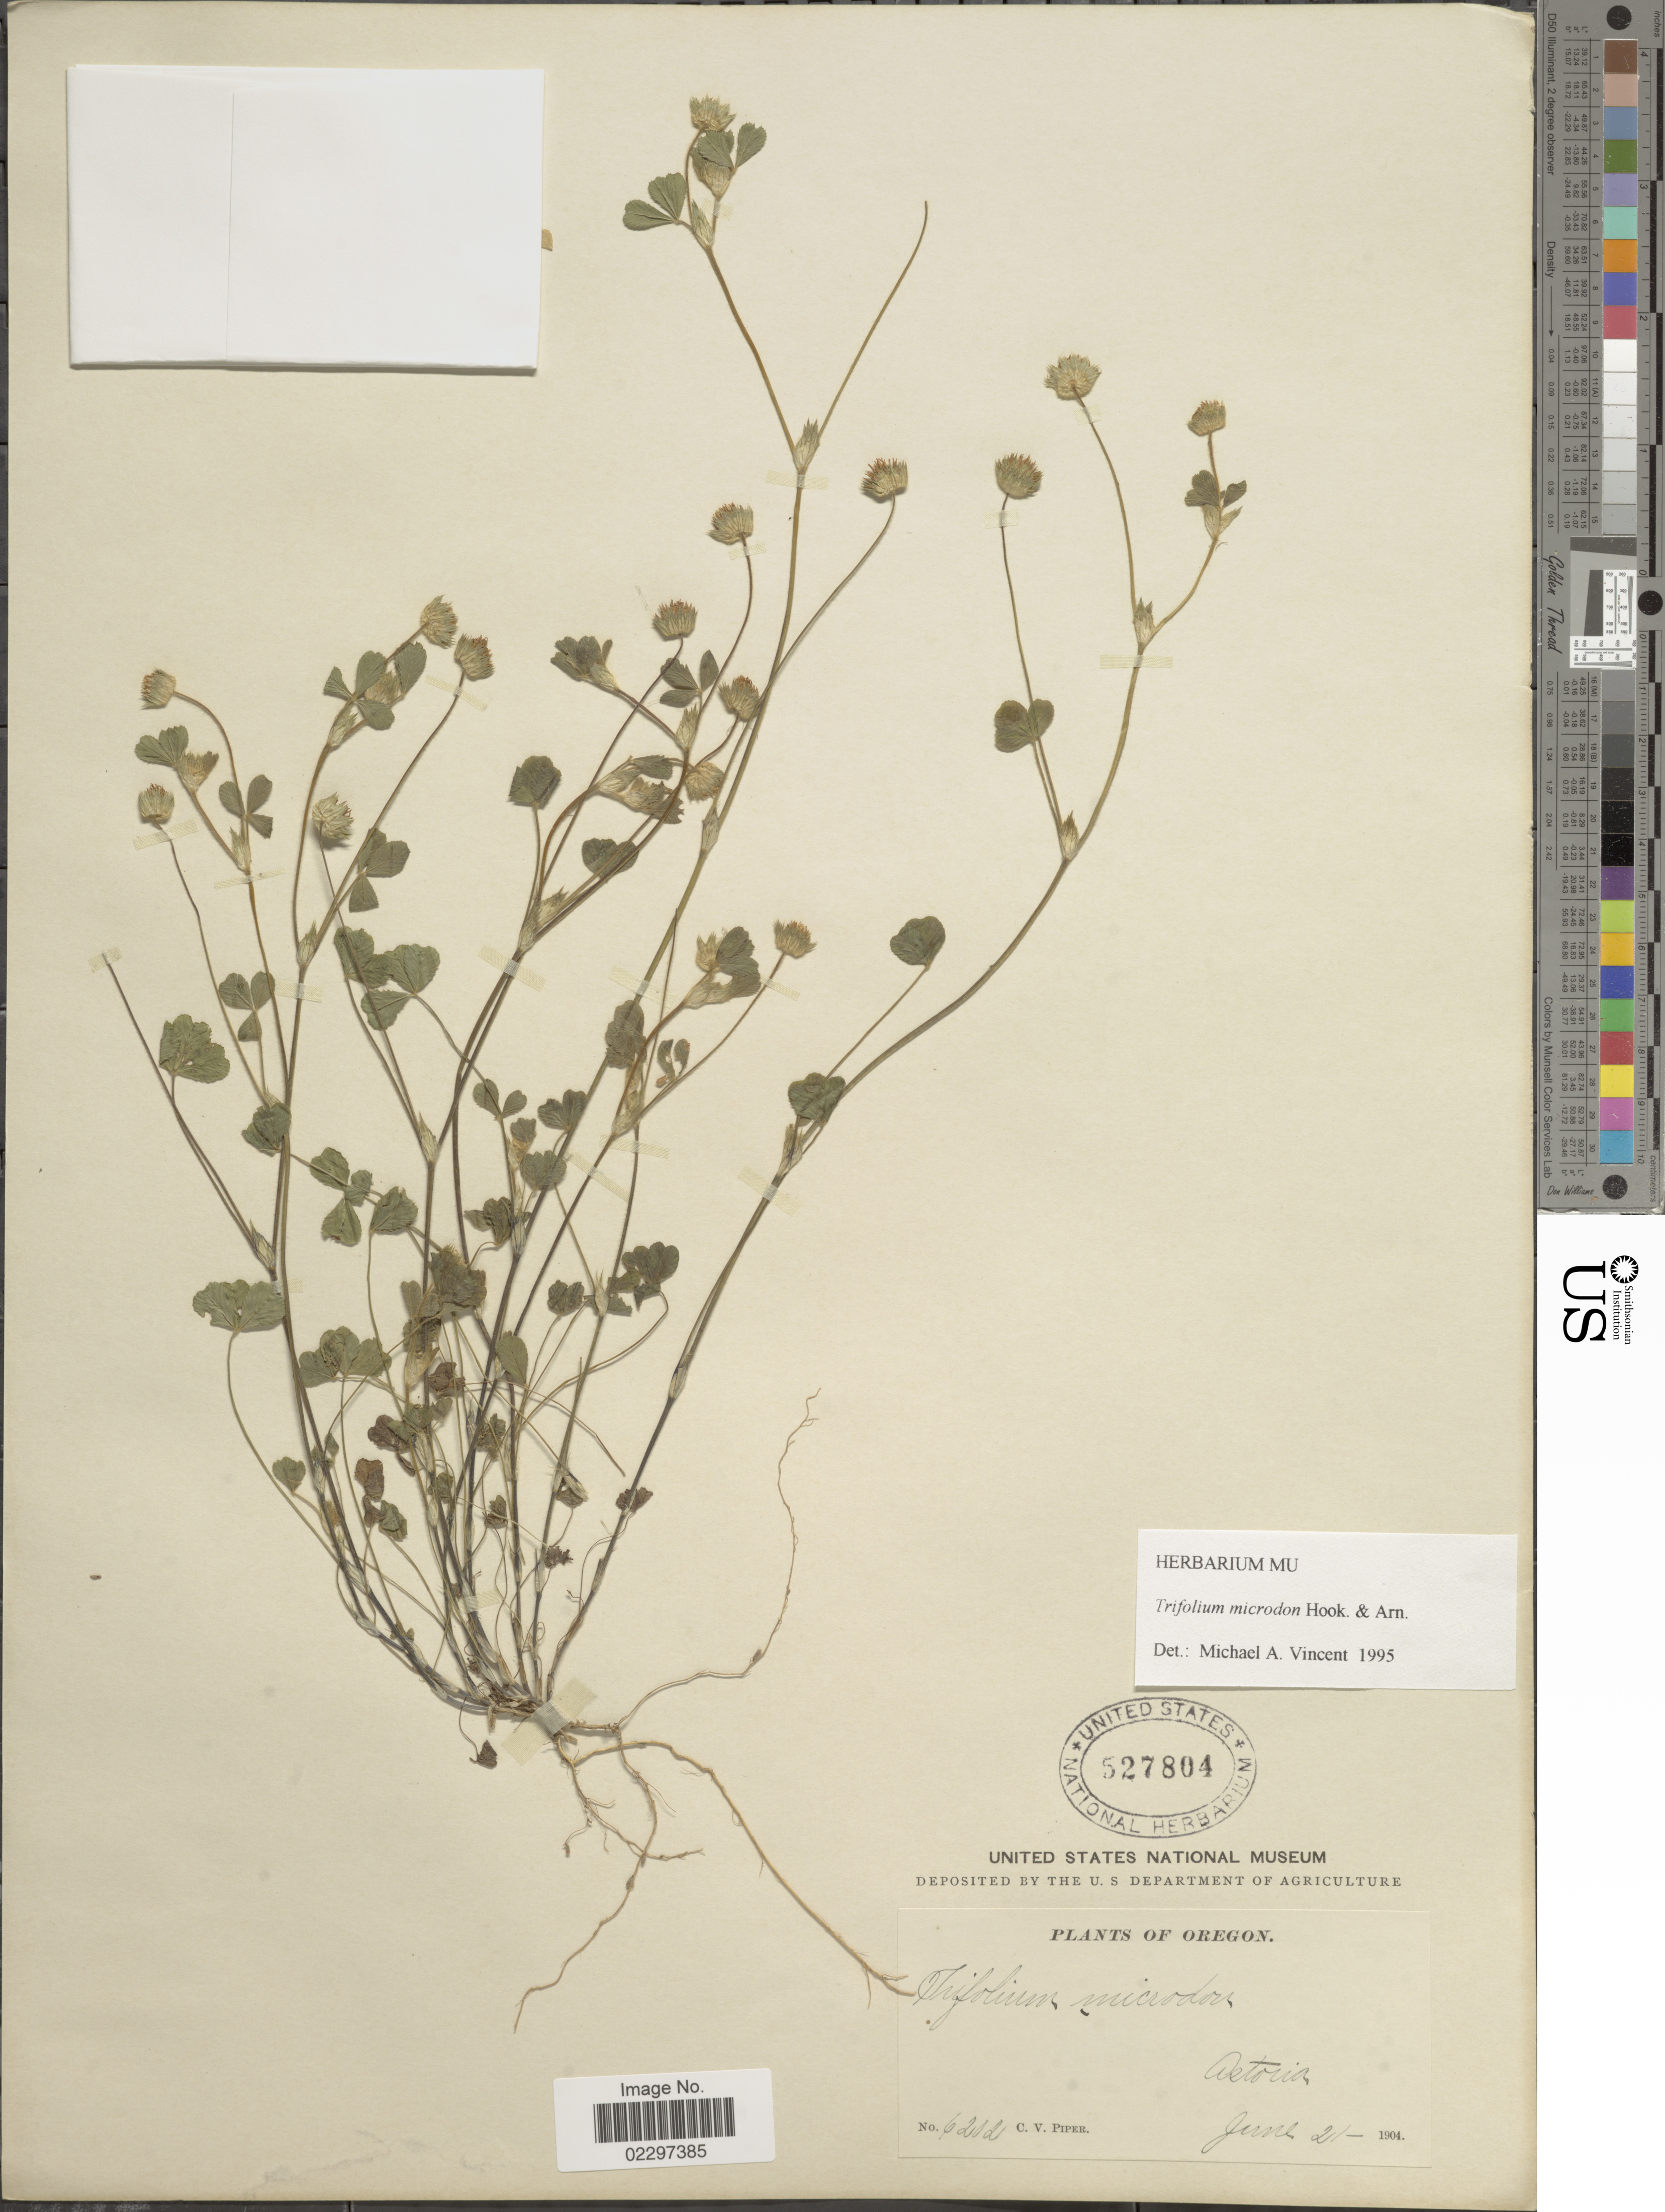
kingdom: Plantae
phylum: Tracheophyta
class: Magnoliopsida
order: Fabales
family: Fabaceae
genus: Trifolium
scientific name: Trifolium microdon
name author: Hook. & Arn.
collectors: C. V. Piper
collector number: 6202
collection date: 1904-06-21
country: United States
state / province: Oregon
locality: Astoria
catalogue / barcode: US 527804